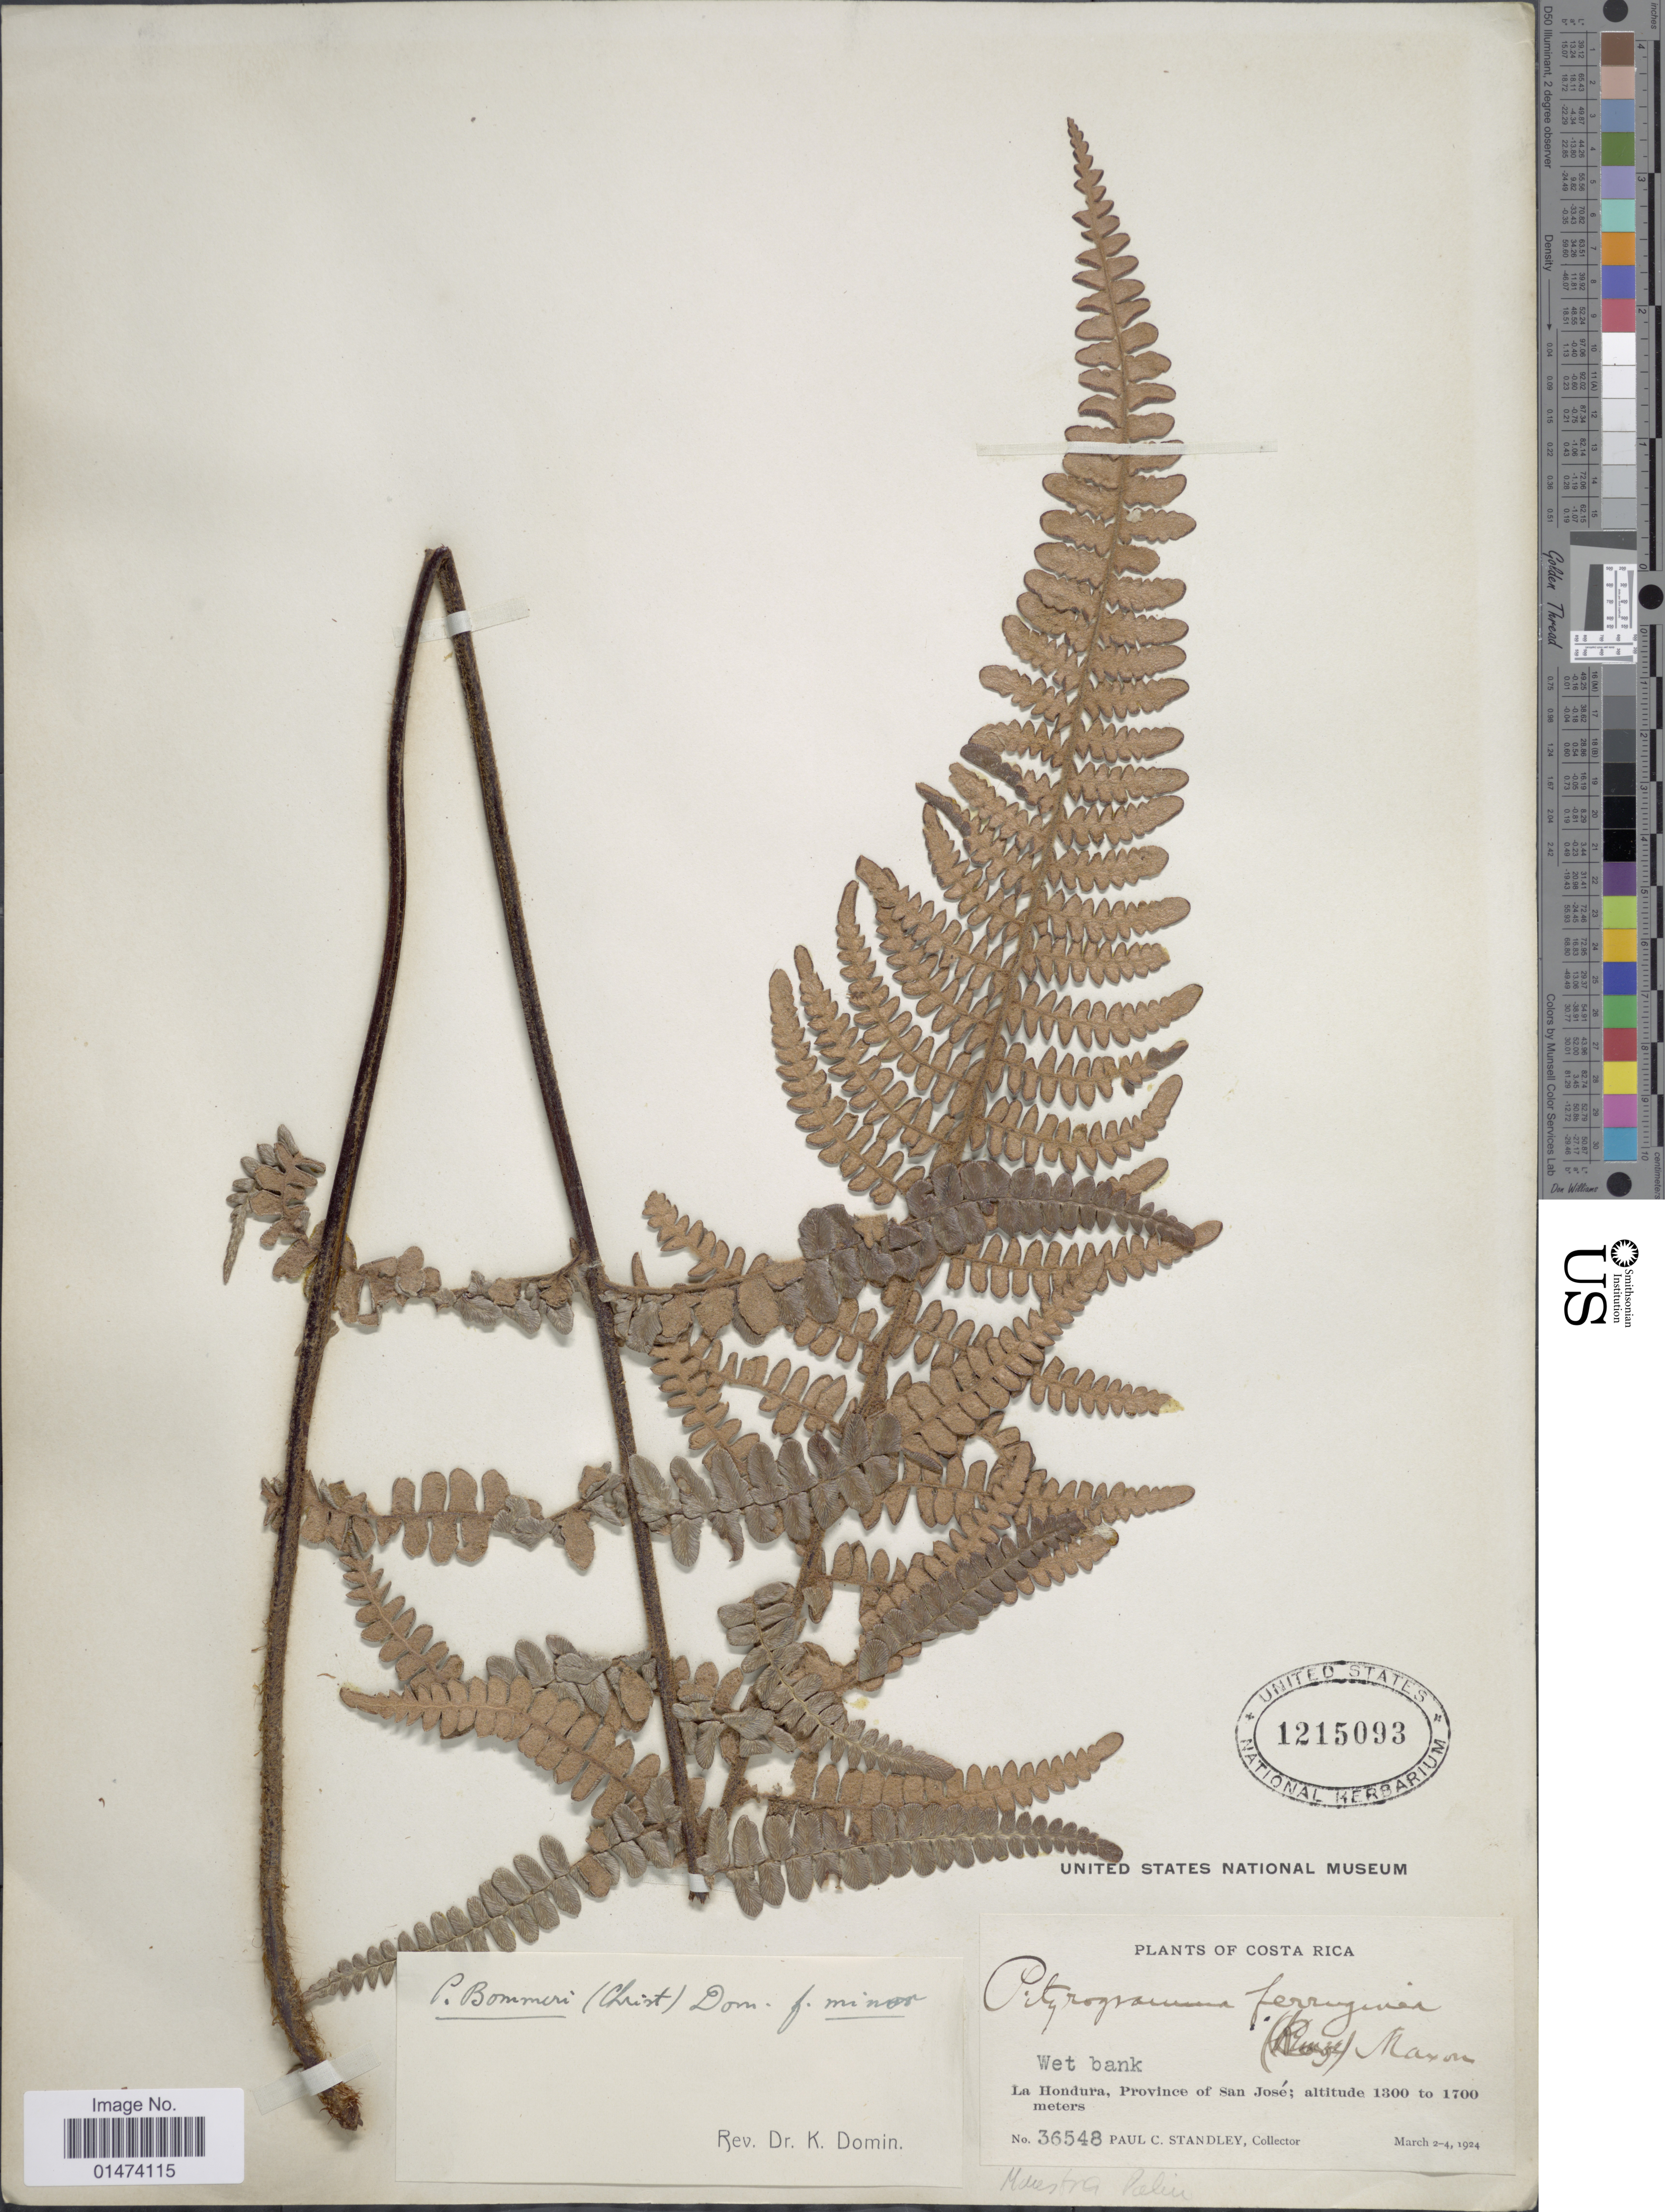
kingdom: Plantae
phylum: Tracheophyta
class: Polypodiopsida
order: Polypodiales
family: Pteridaceae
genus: Pityrogramma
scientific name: Pityrogramma ferruginea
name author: (Kunze) Maxon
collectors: P. C. Standley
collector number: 36548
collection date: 1924-03-02/1924-03-04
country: Costa Rica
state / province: San José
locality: Costa Rica, La Honduras, Province of San José.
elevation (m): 1300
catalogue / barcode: US 1215093